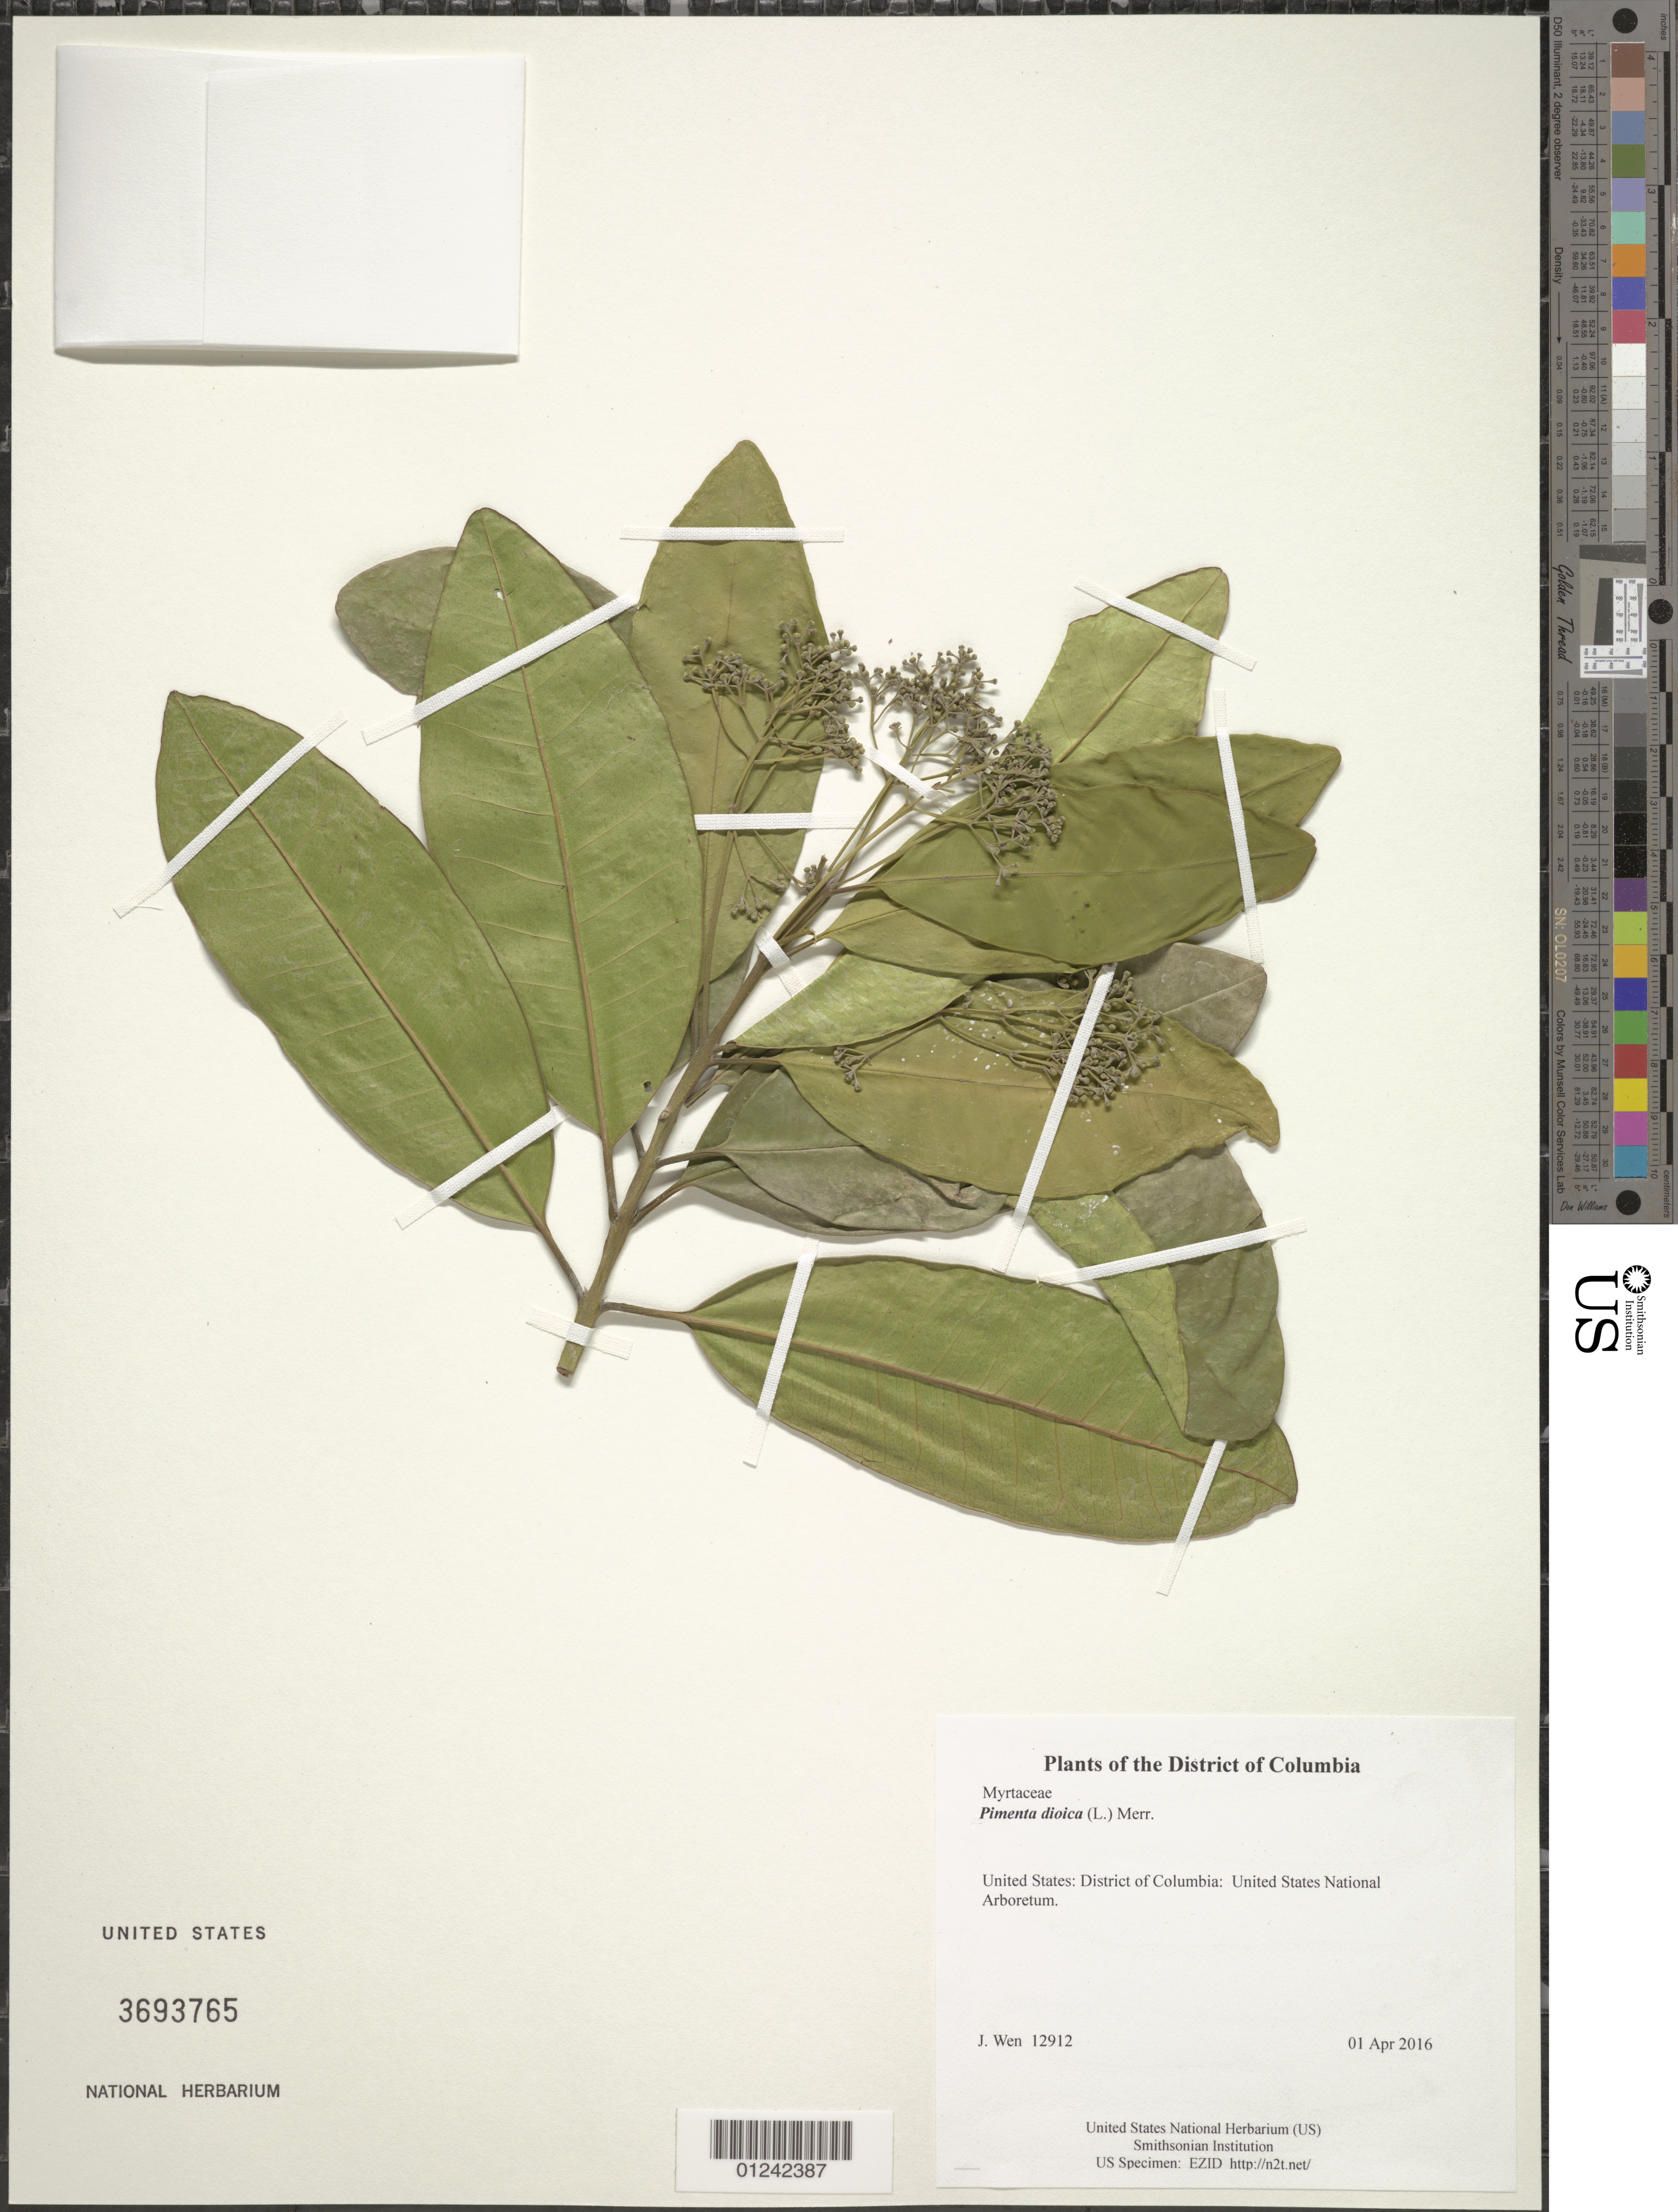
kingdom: Plantae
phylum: Tracheophyta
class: Magnoliopsida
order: Myrtales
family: Myrtaceae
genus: Pimenta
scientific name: Pimenta dioica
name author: (L.) Merr.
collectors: J. Wen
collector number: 12912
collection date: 2016-04-01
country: United States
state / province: District of Columbia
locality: United States National Arboretum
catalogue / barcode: US 3693765